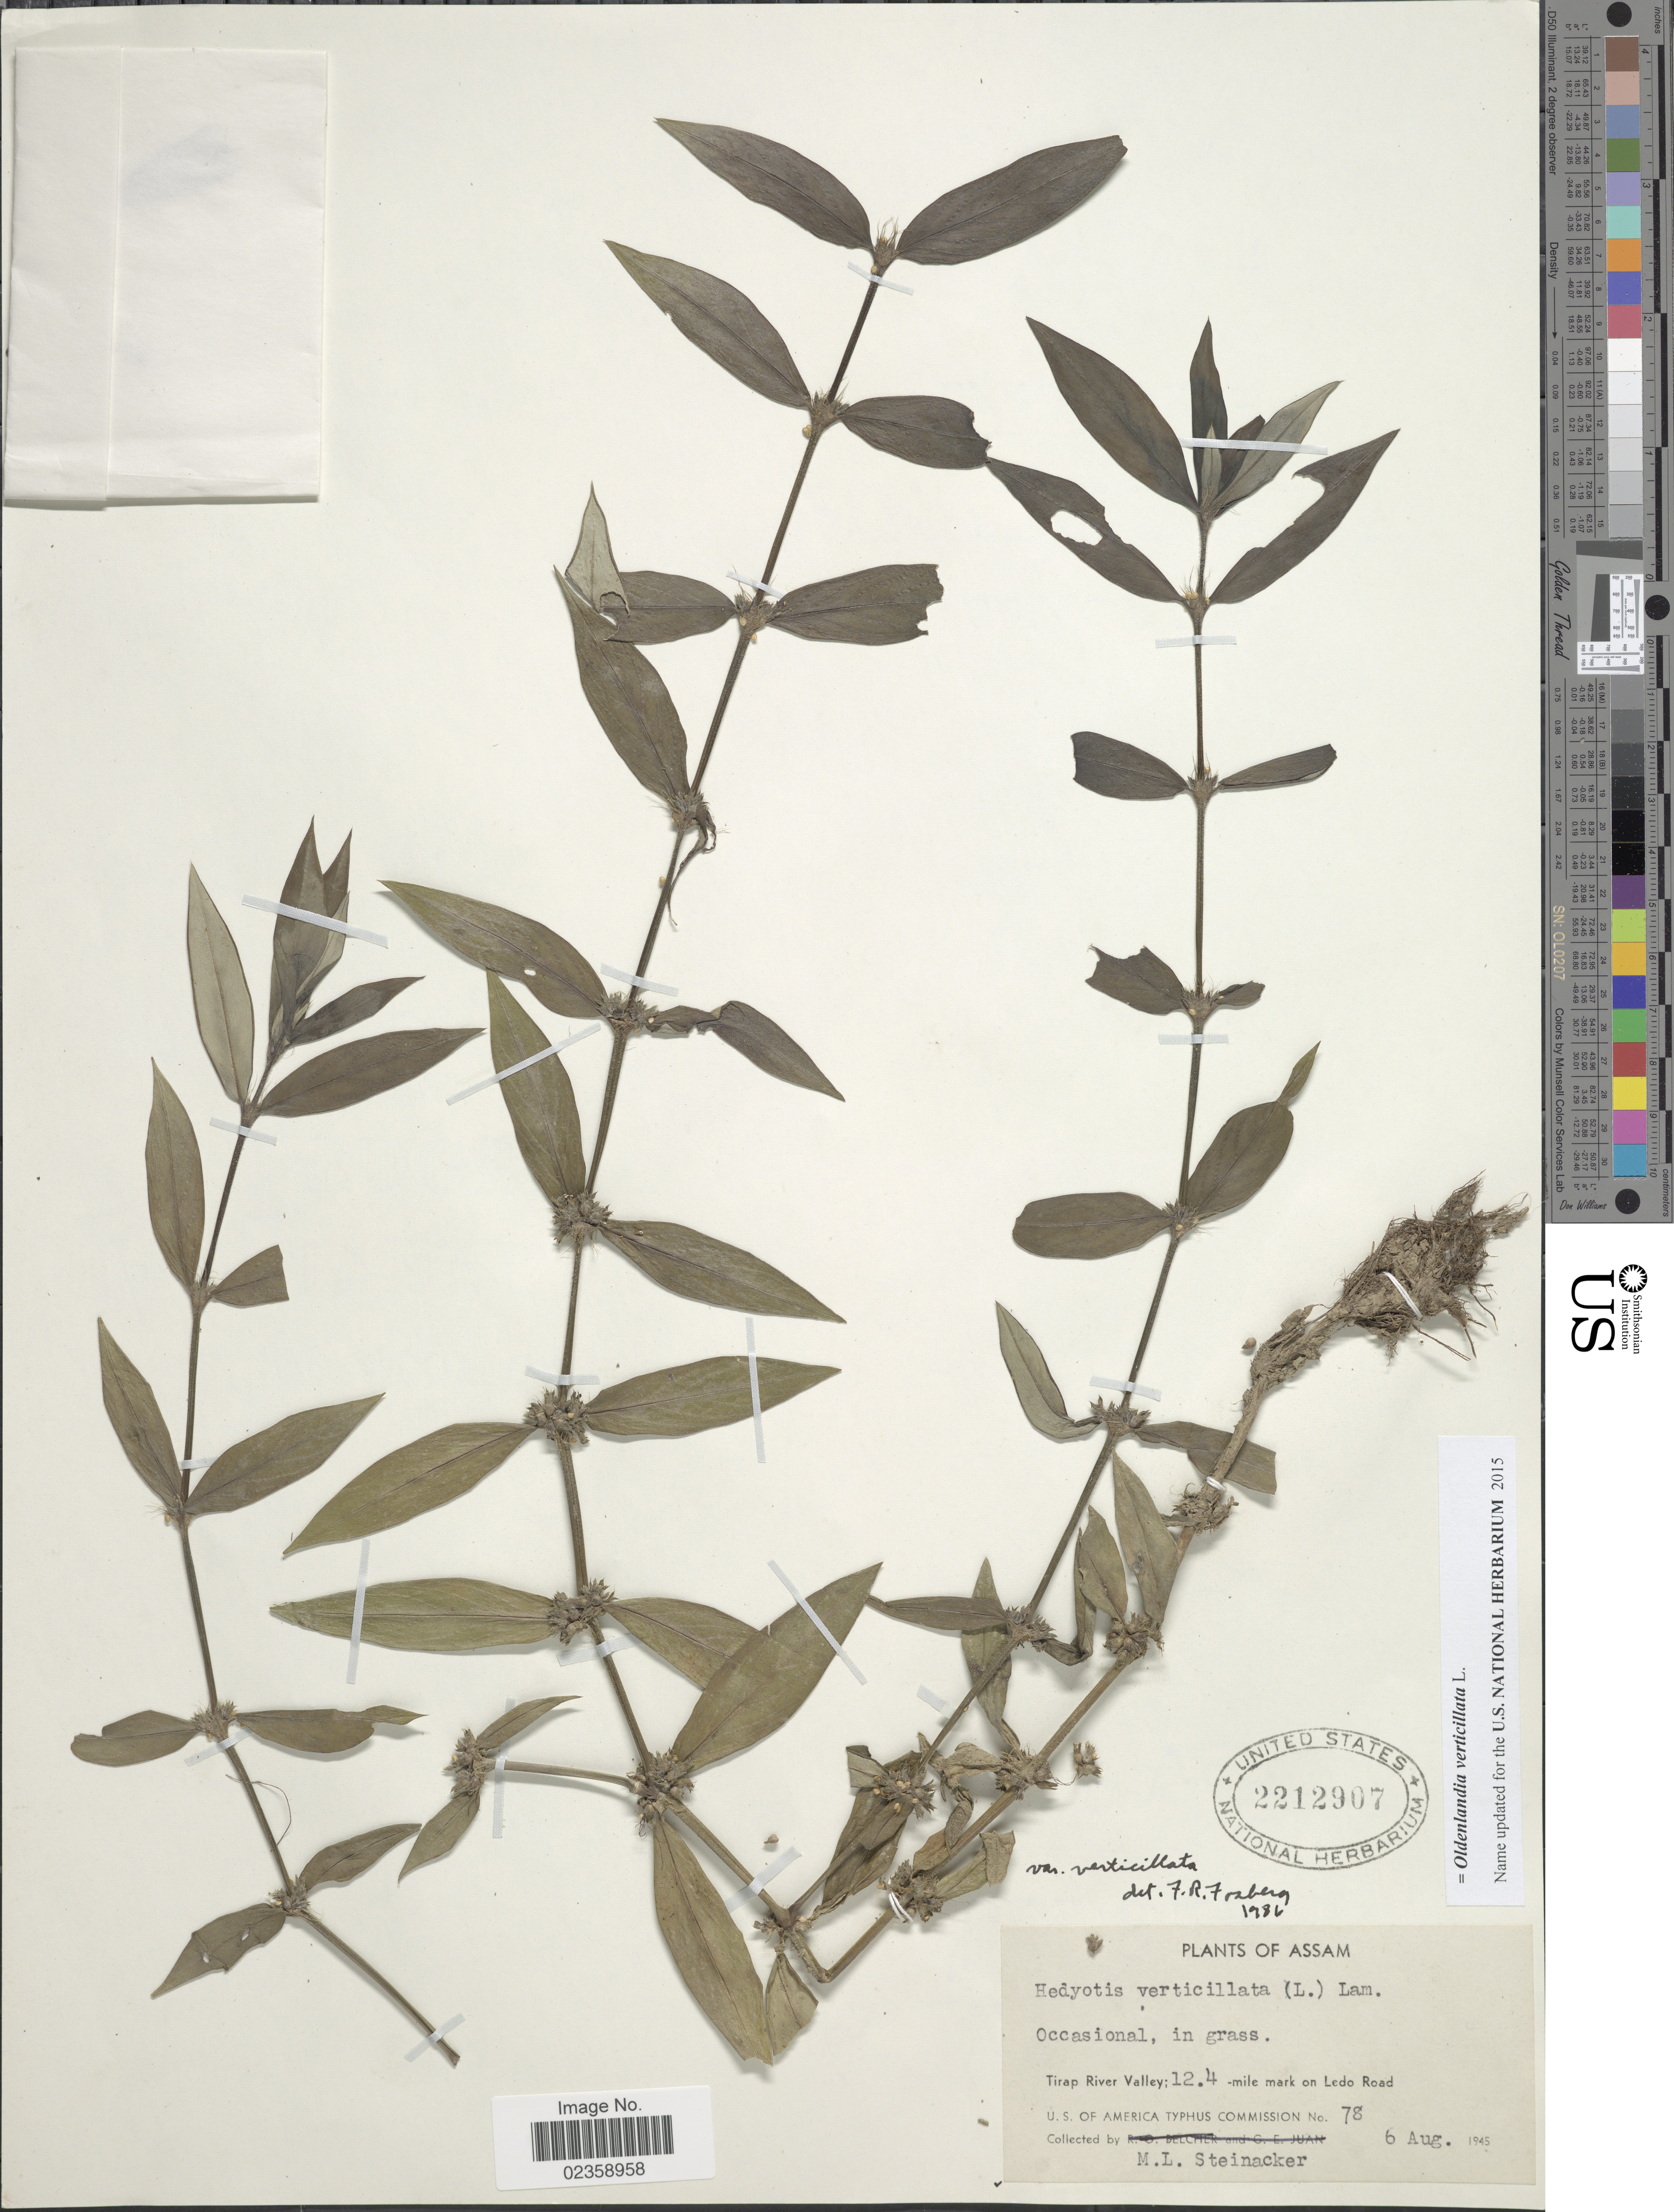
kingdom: Plantae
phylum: Tracheophyta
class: Magnoliopsida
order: Gentianales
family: Rubiaceae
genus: Oldenlandia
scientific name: Oldenlandia verticillata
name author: L.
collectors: M. Steinacker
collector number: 78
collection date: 1945-08-06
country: India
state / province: Assam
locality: Tirap River Valley; 12.4-mile mark on Ledo Road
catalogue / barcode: US 2212907